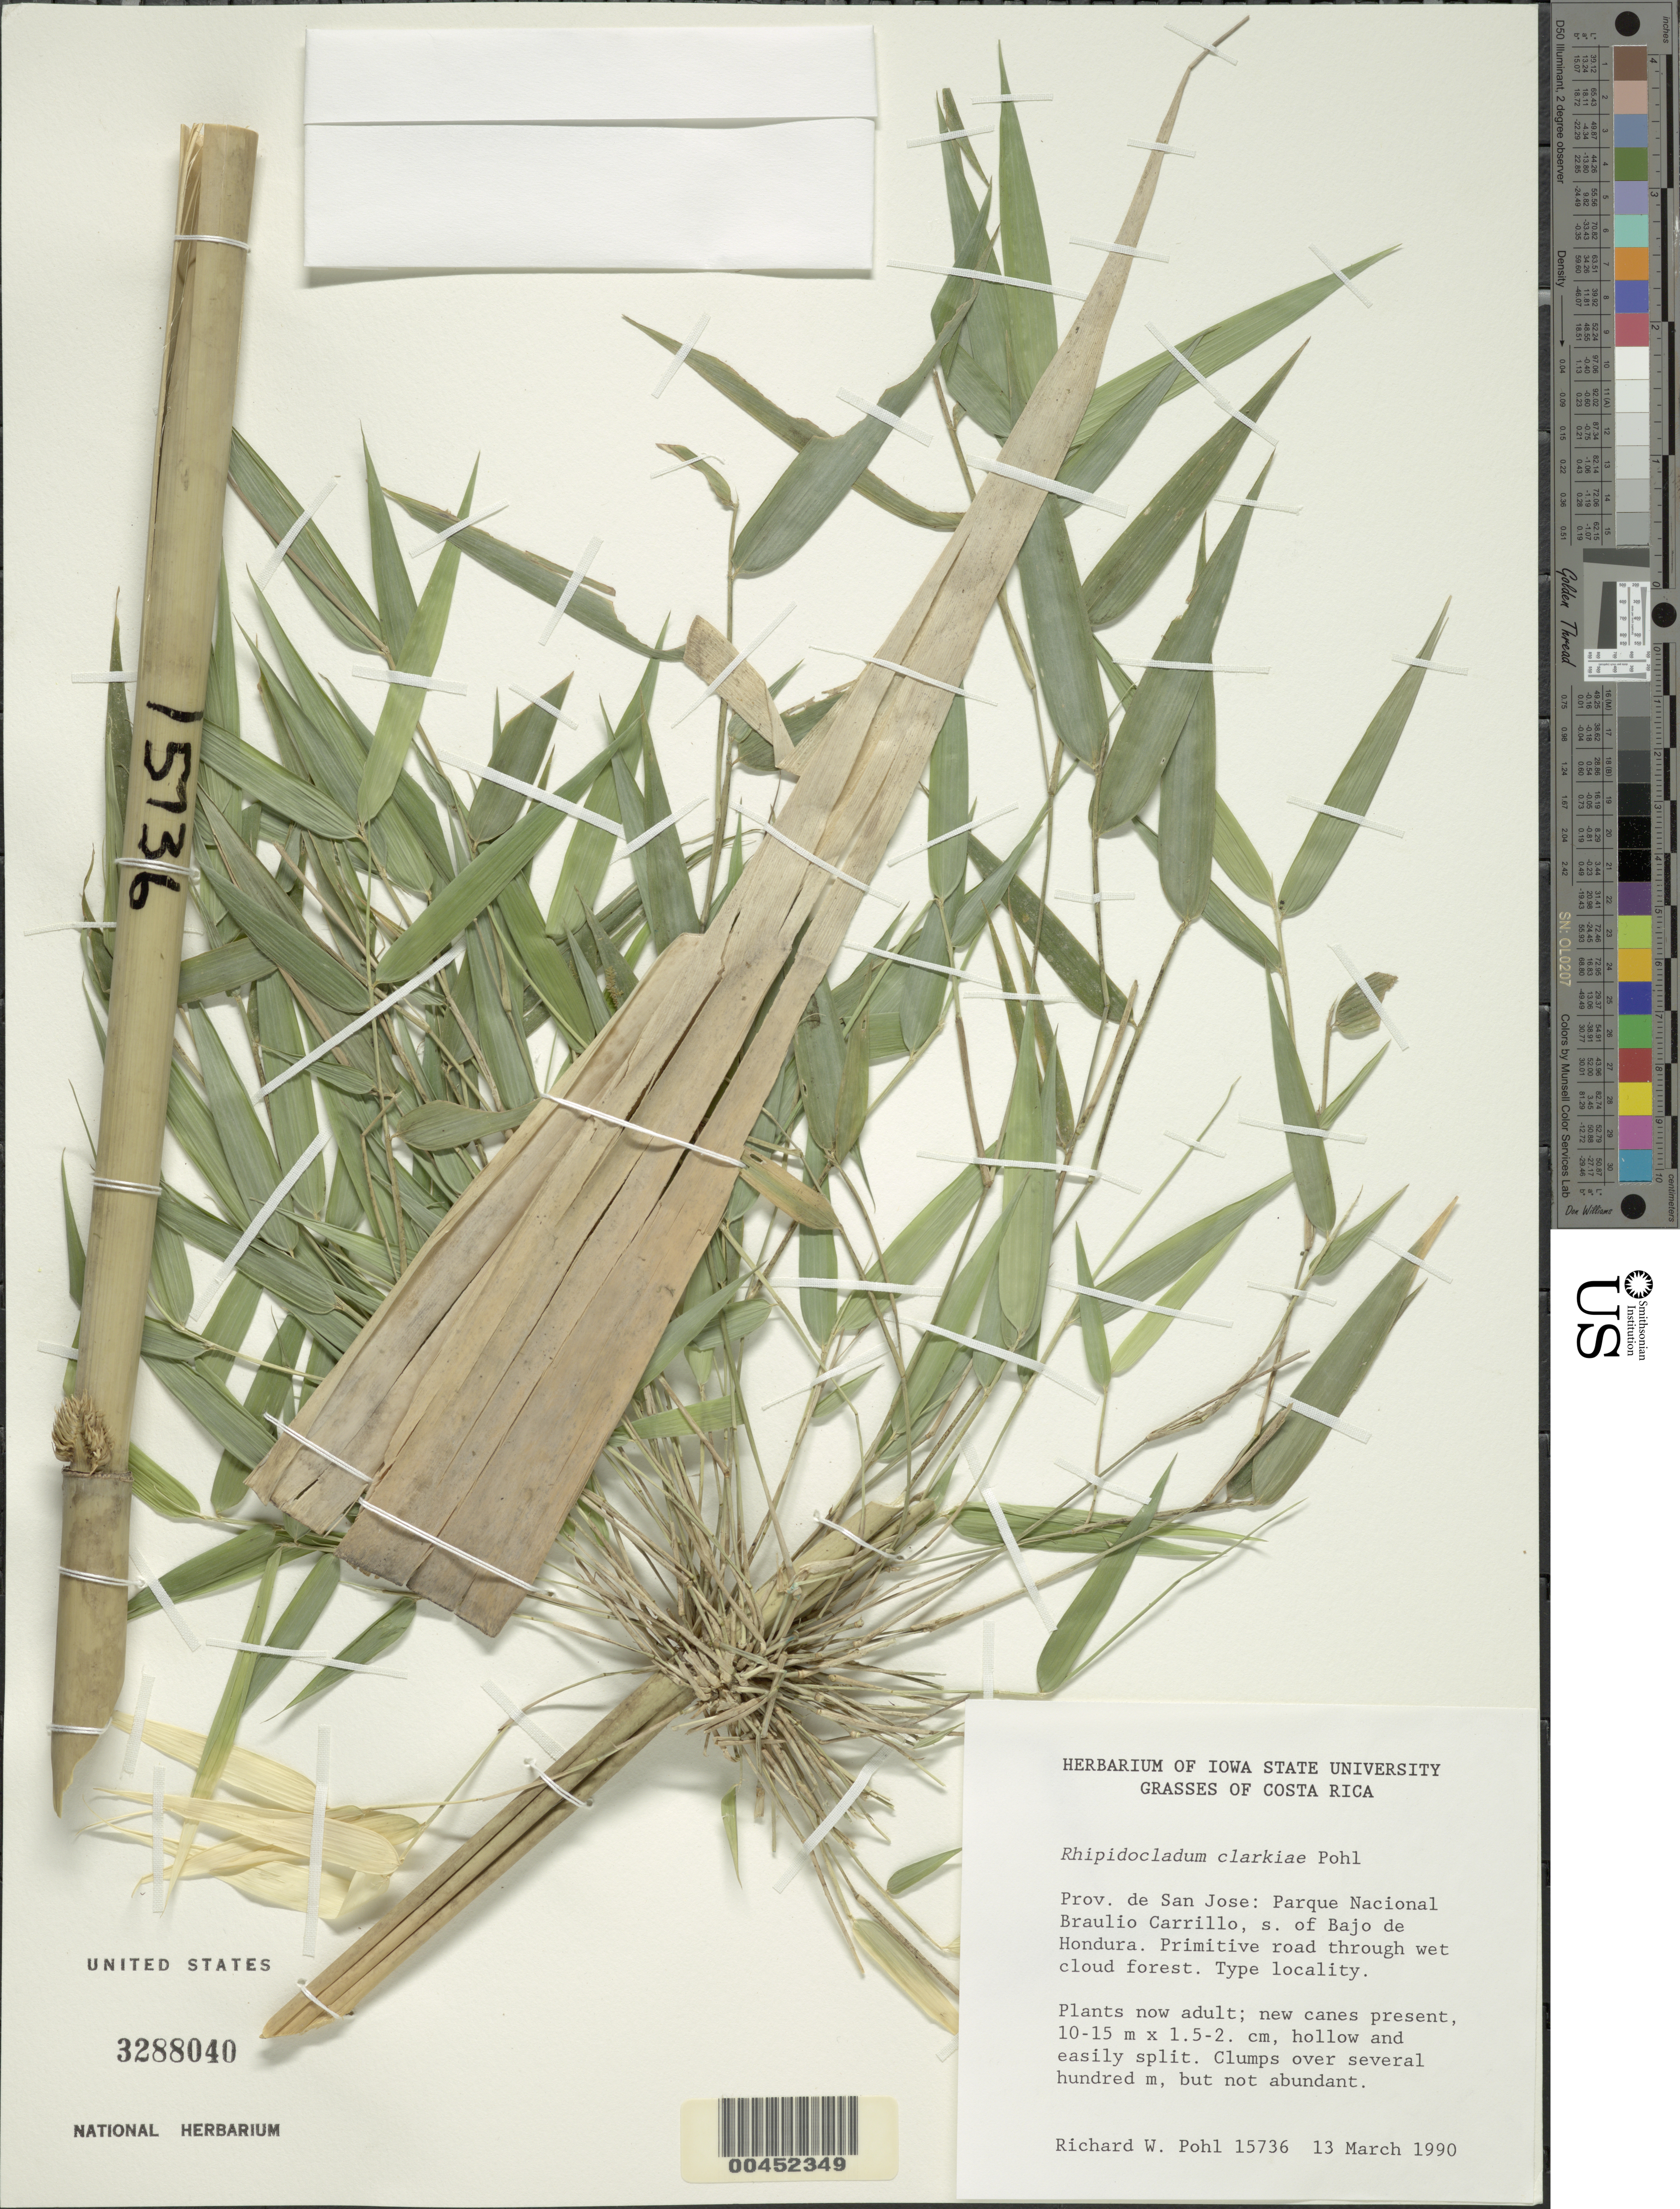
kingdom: Plantae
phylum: Tracheophyta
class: Liliopsida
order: Poales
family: Poaceae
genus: Rhipidocladum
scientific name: Rhipidocladum clarkiae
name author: R.W. Pohl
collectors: R. W. Pohl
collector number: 15736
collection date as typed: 13 Mar 1990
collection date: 1990-03-13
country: Costa Rica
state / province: San José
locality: Parque nacional braulio carrillo, s of bajo de hondura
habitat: Wet cloud forest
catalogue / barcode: US 3288040